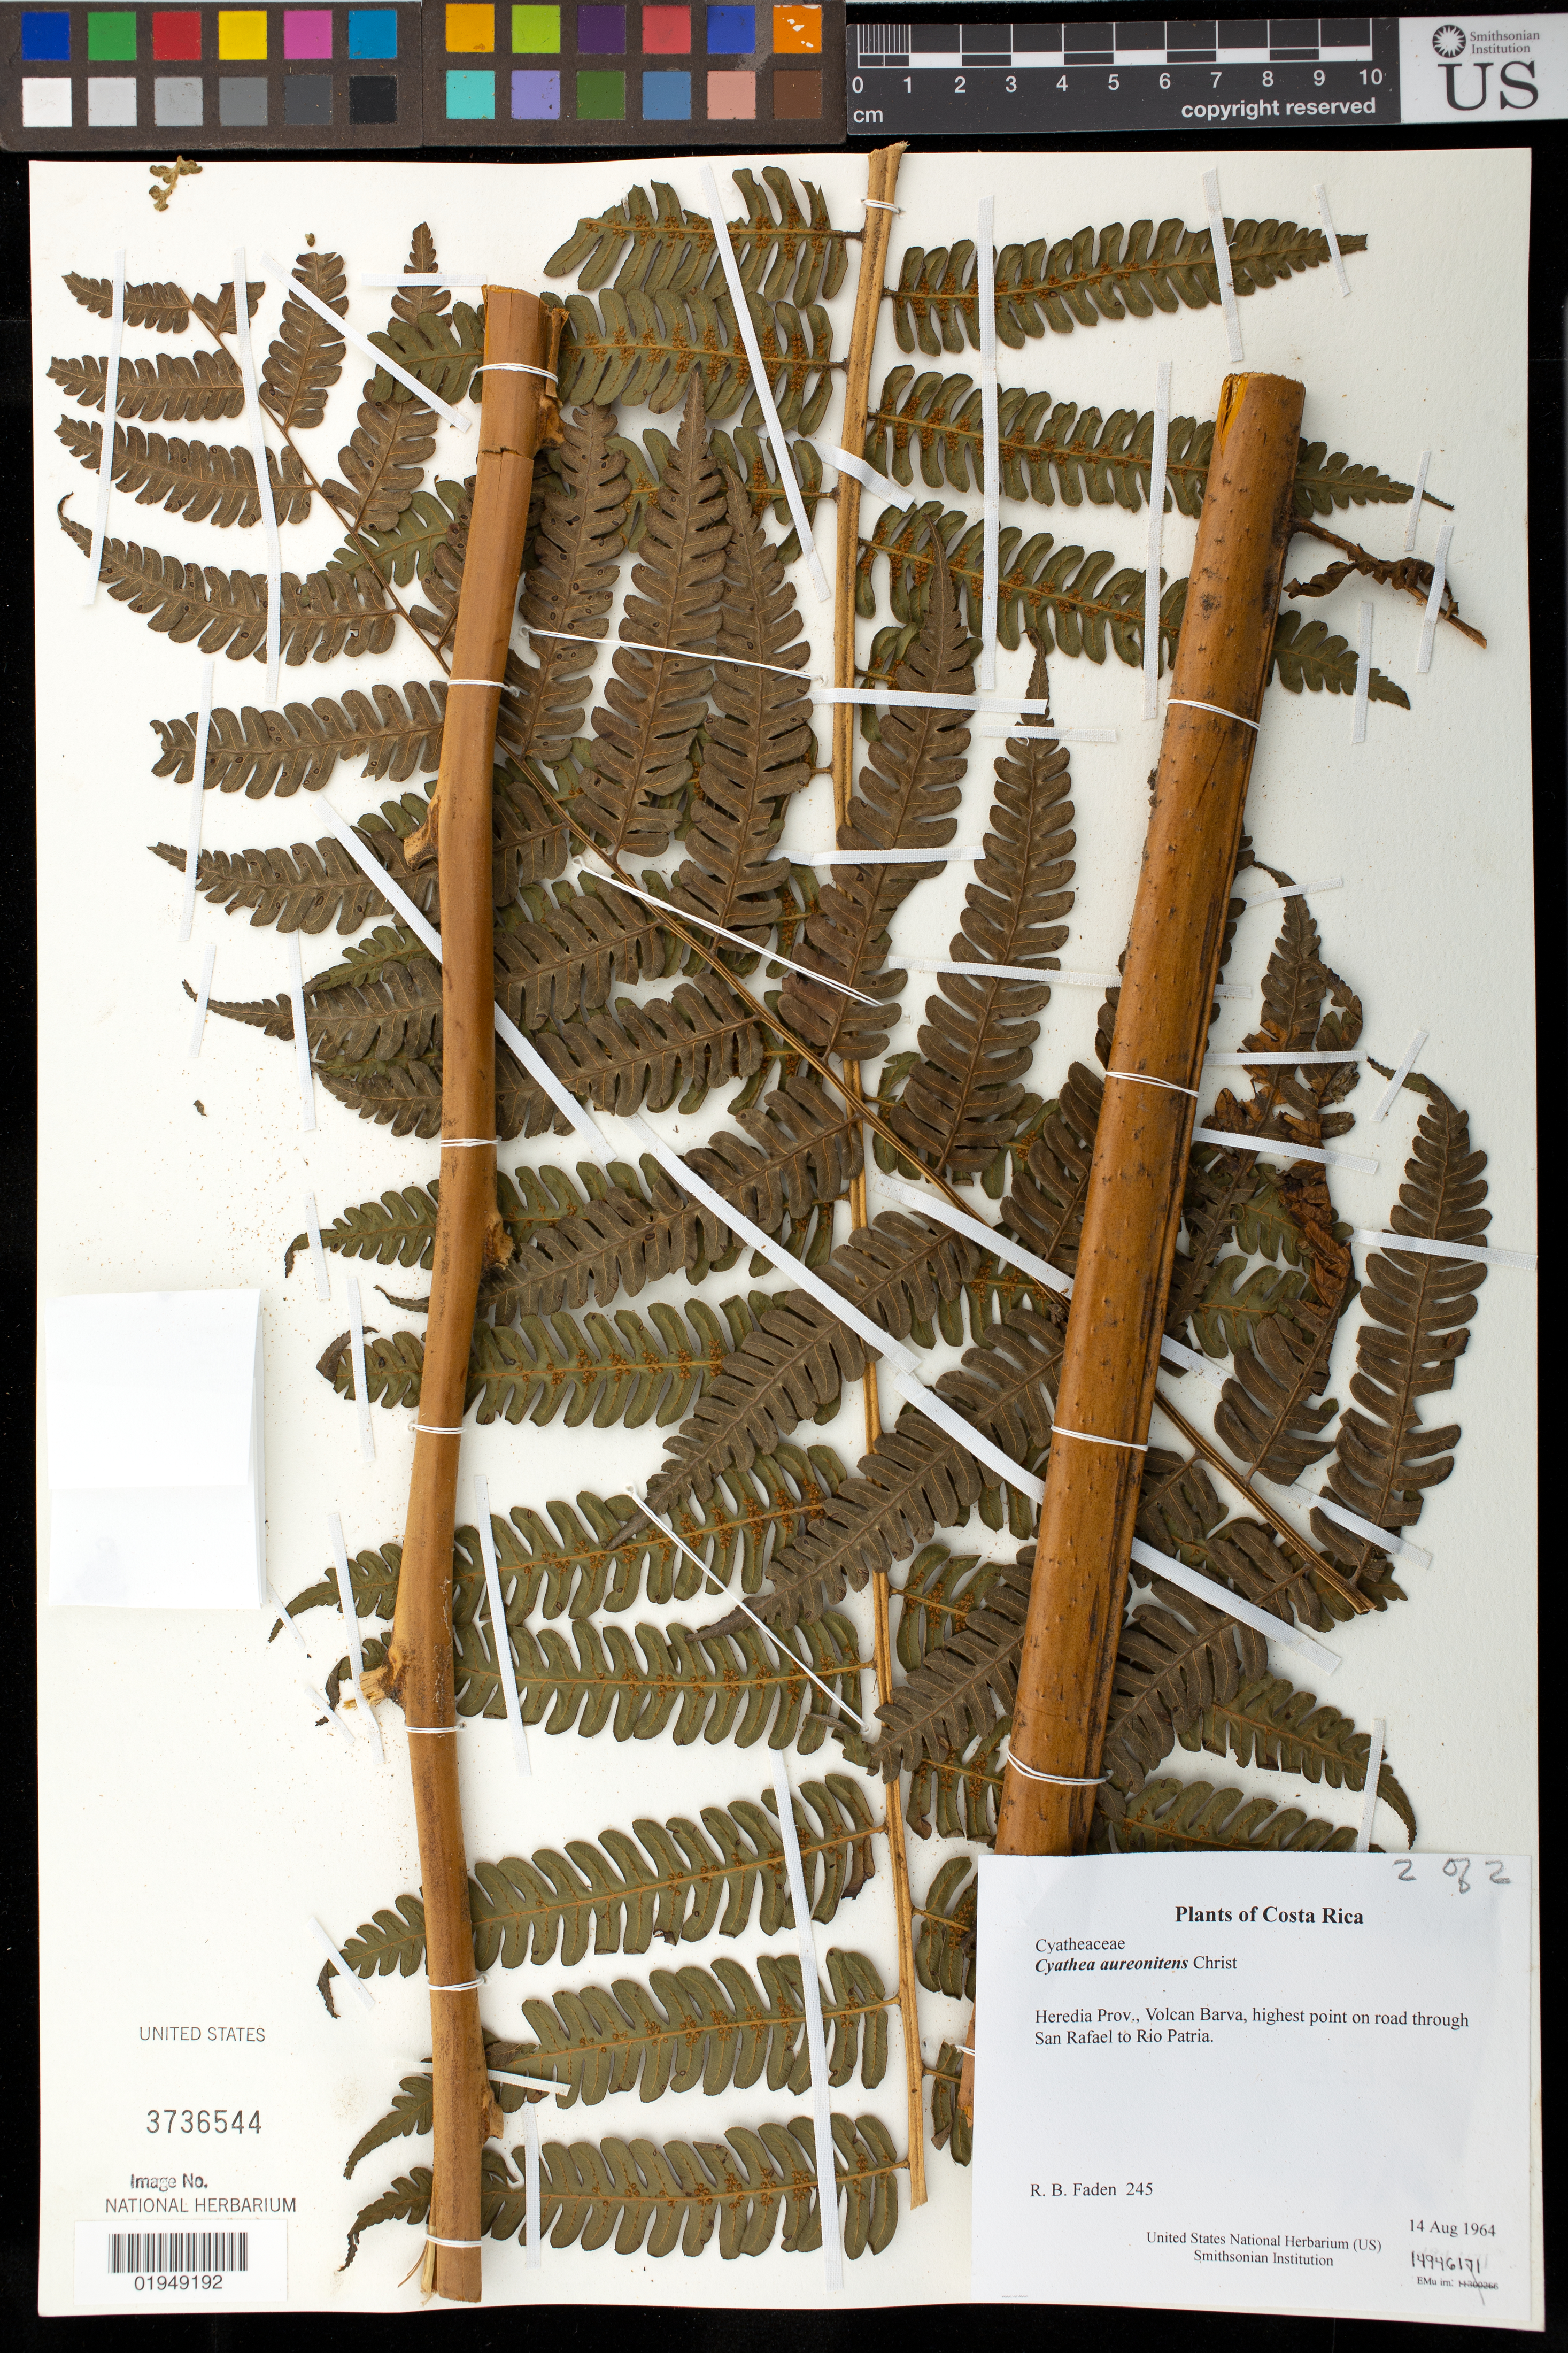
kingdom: Plantae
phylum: Tracheophyta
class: Polypodiopsida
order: Cyatheales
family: Cyatheaceae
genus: Cyathea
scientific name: Cyathea aureonitens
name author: Christ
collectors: R. B. Faden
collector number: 245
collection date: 1964-08-14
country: Costa Rica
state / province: Heredia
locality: Volcan Barva, highest point on road through San Rafael to Rio Patria.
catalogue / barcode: US 3736544